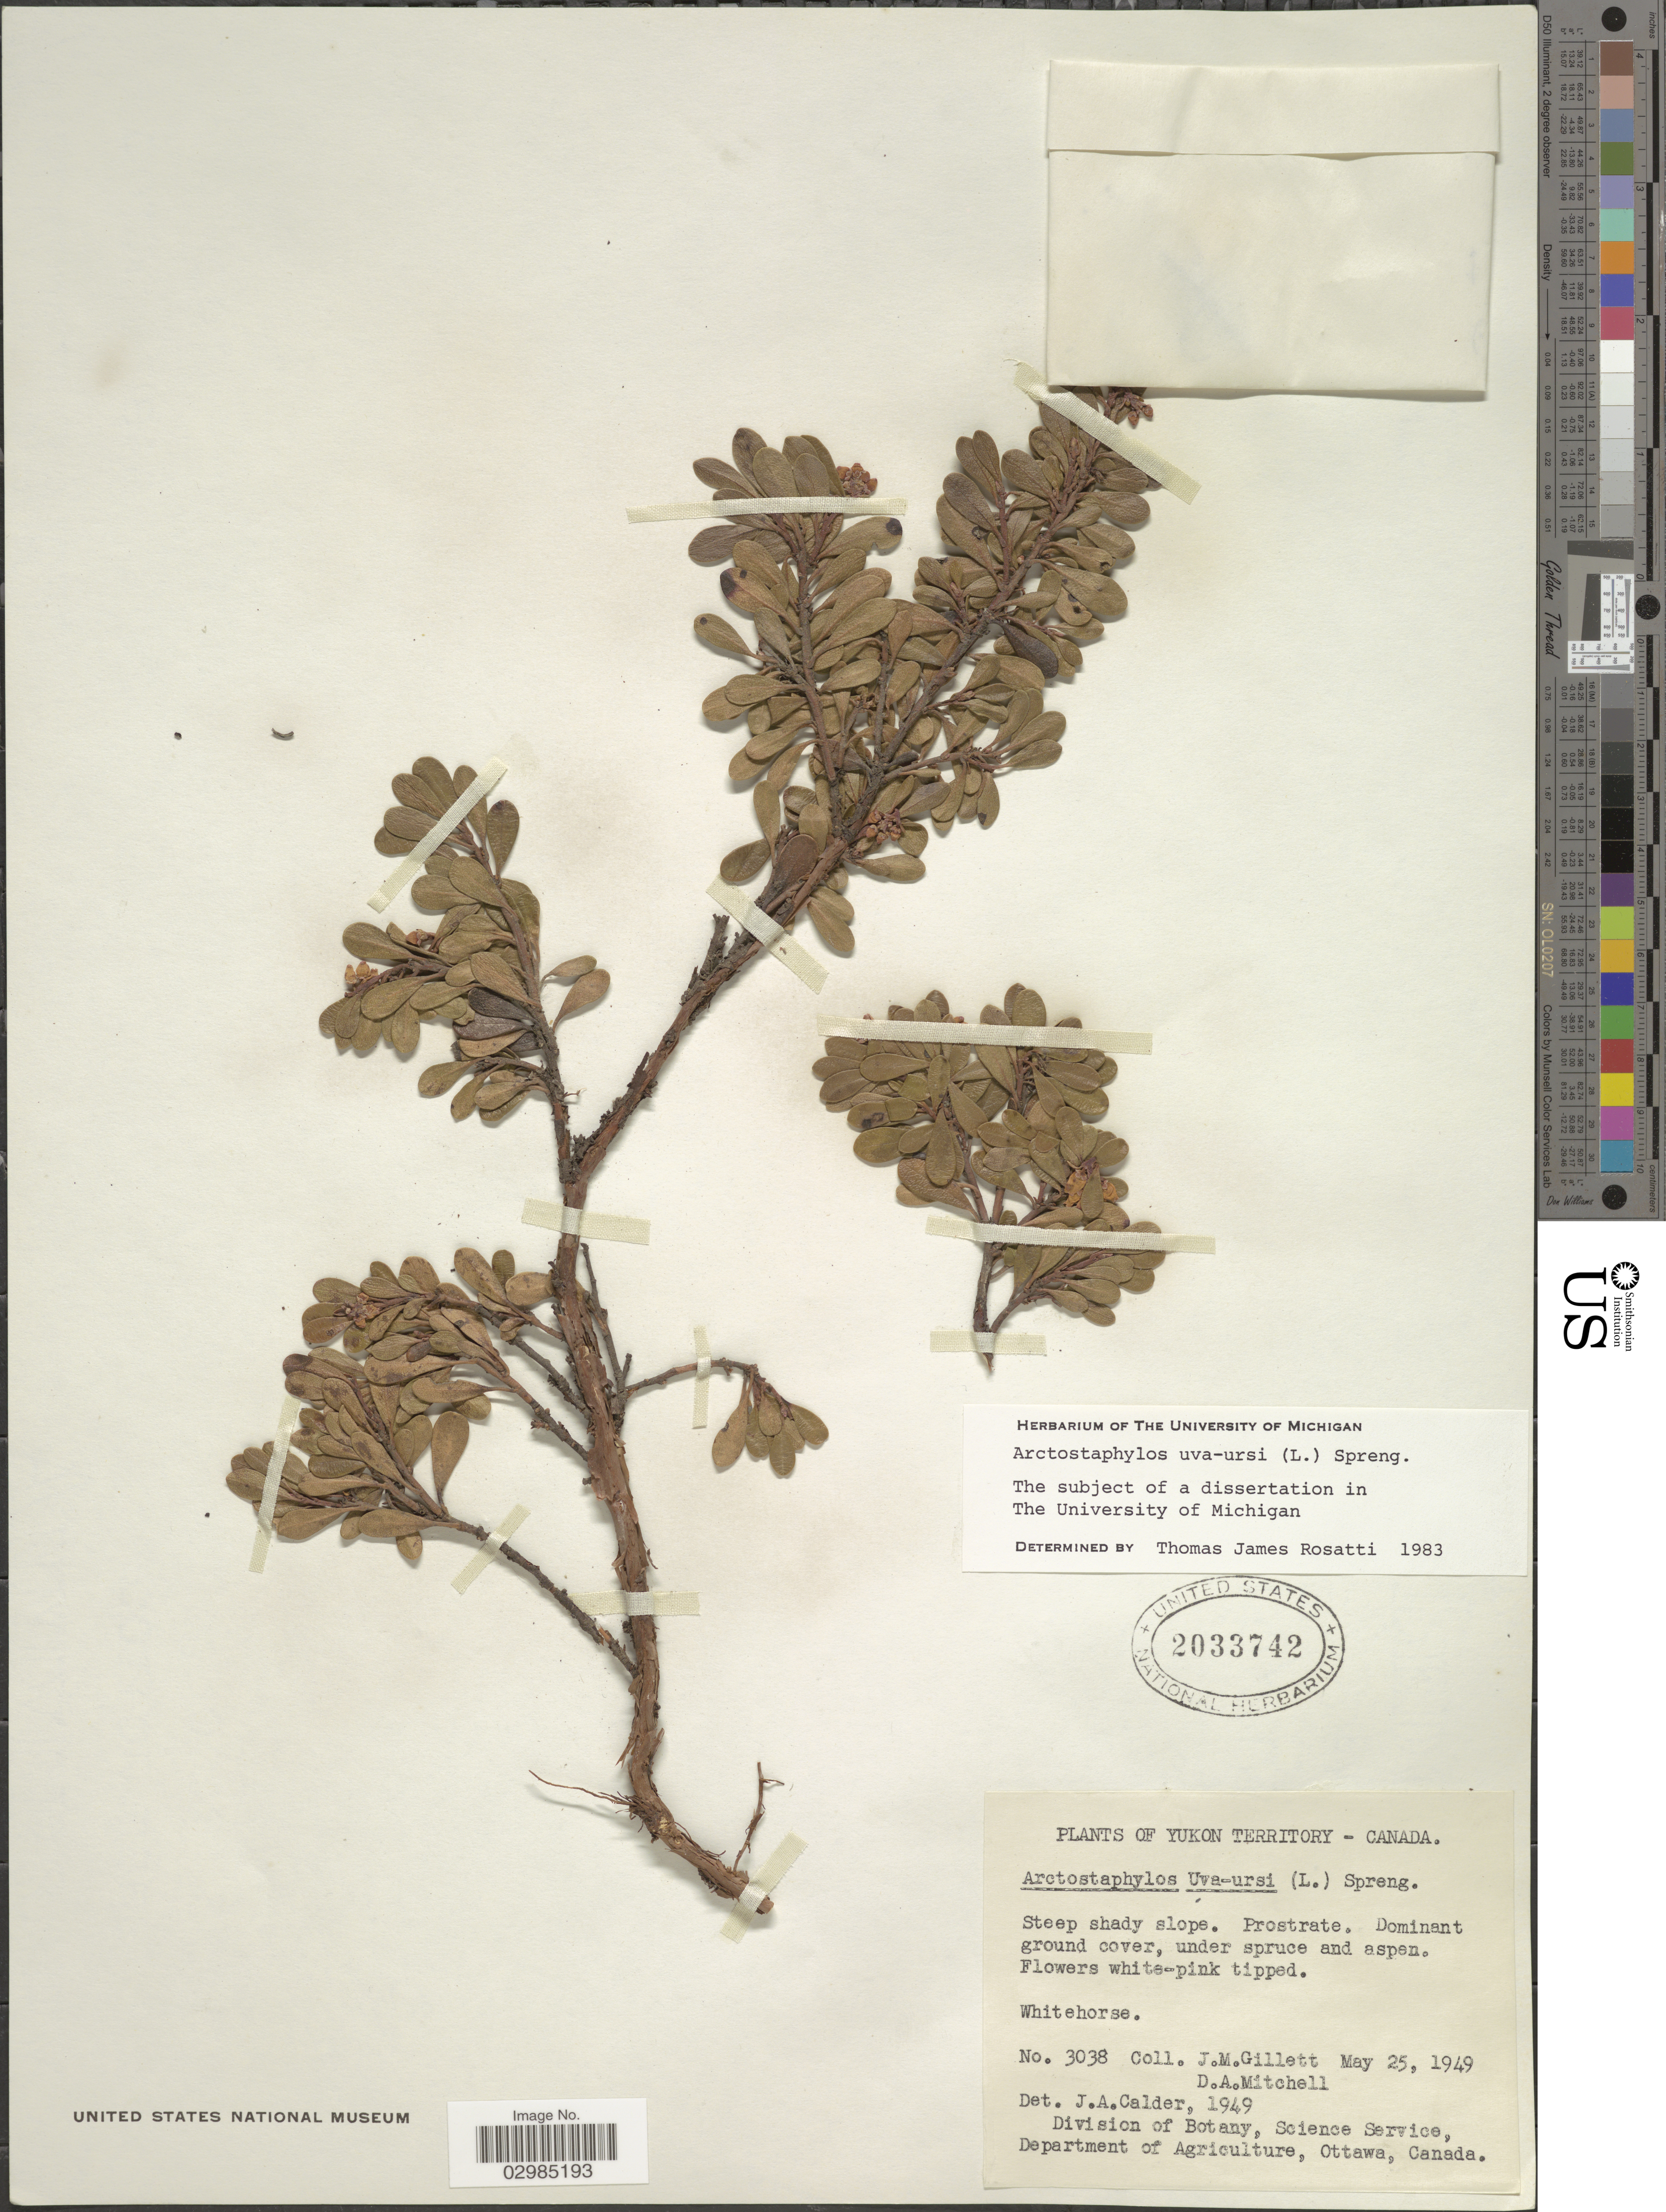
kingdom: Plantae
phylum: Tracheophyta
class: Magnoliopsida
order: Ericales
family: Ericaceae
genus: Arctostaphylos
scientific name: Arctostaphylos uva-ursi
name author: (L.) Spreng.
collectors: J. M. Gillett & D. Mitchell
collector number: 3038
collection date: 1949-05-25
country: Canada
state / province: Yukon Territory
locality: Whitehorse.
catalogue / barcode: US 2033742